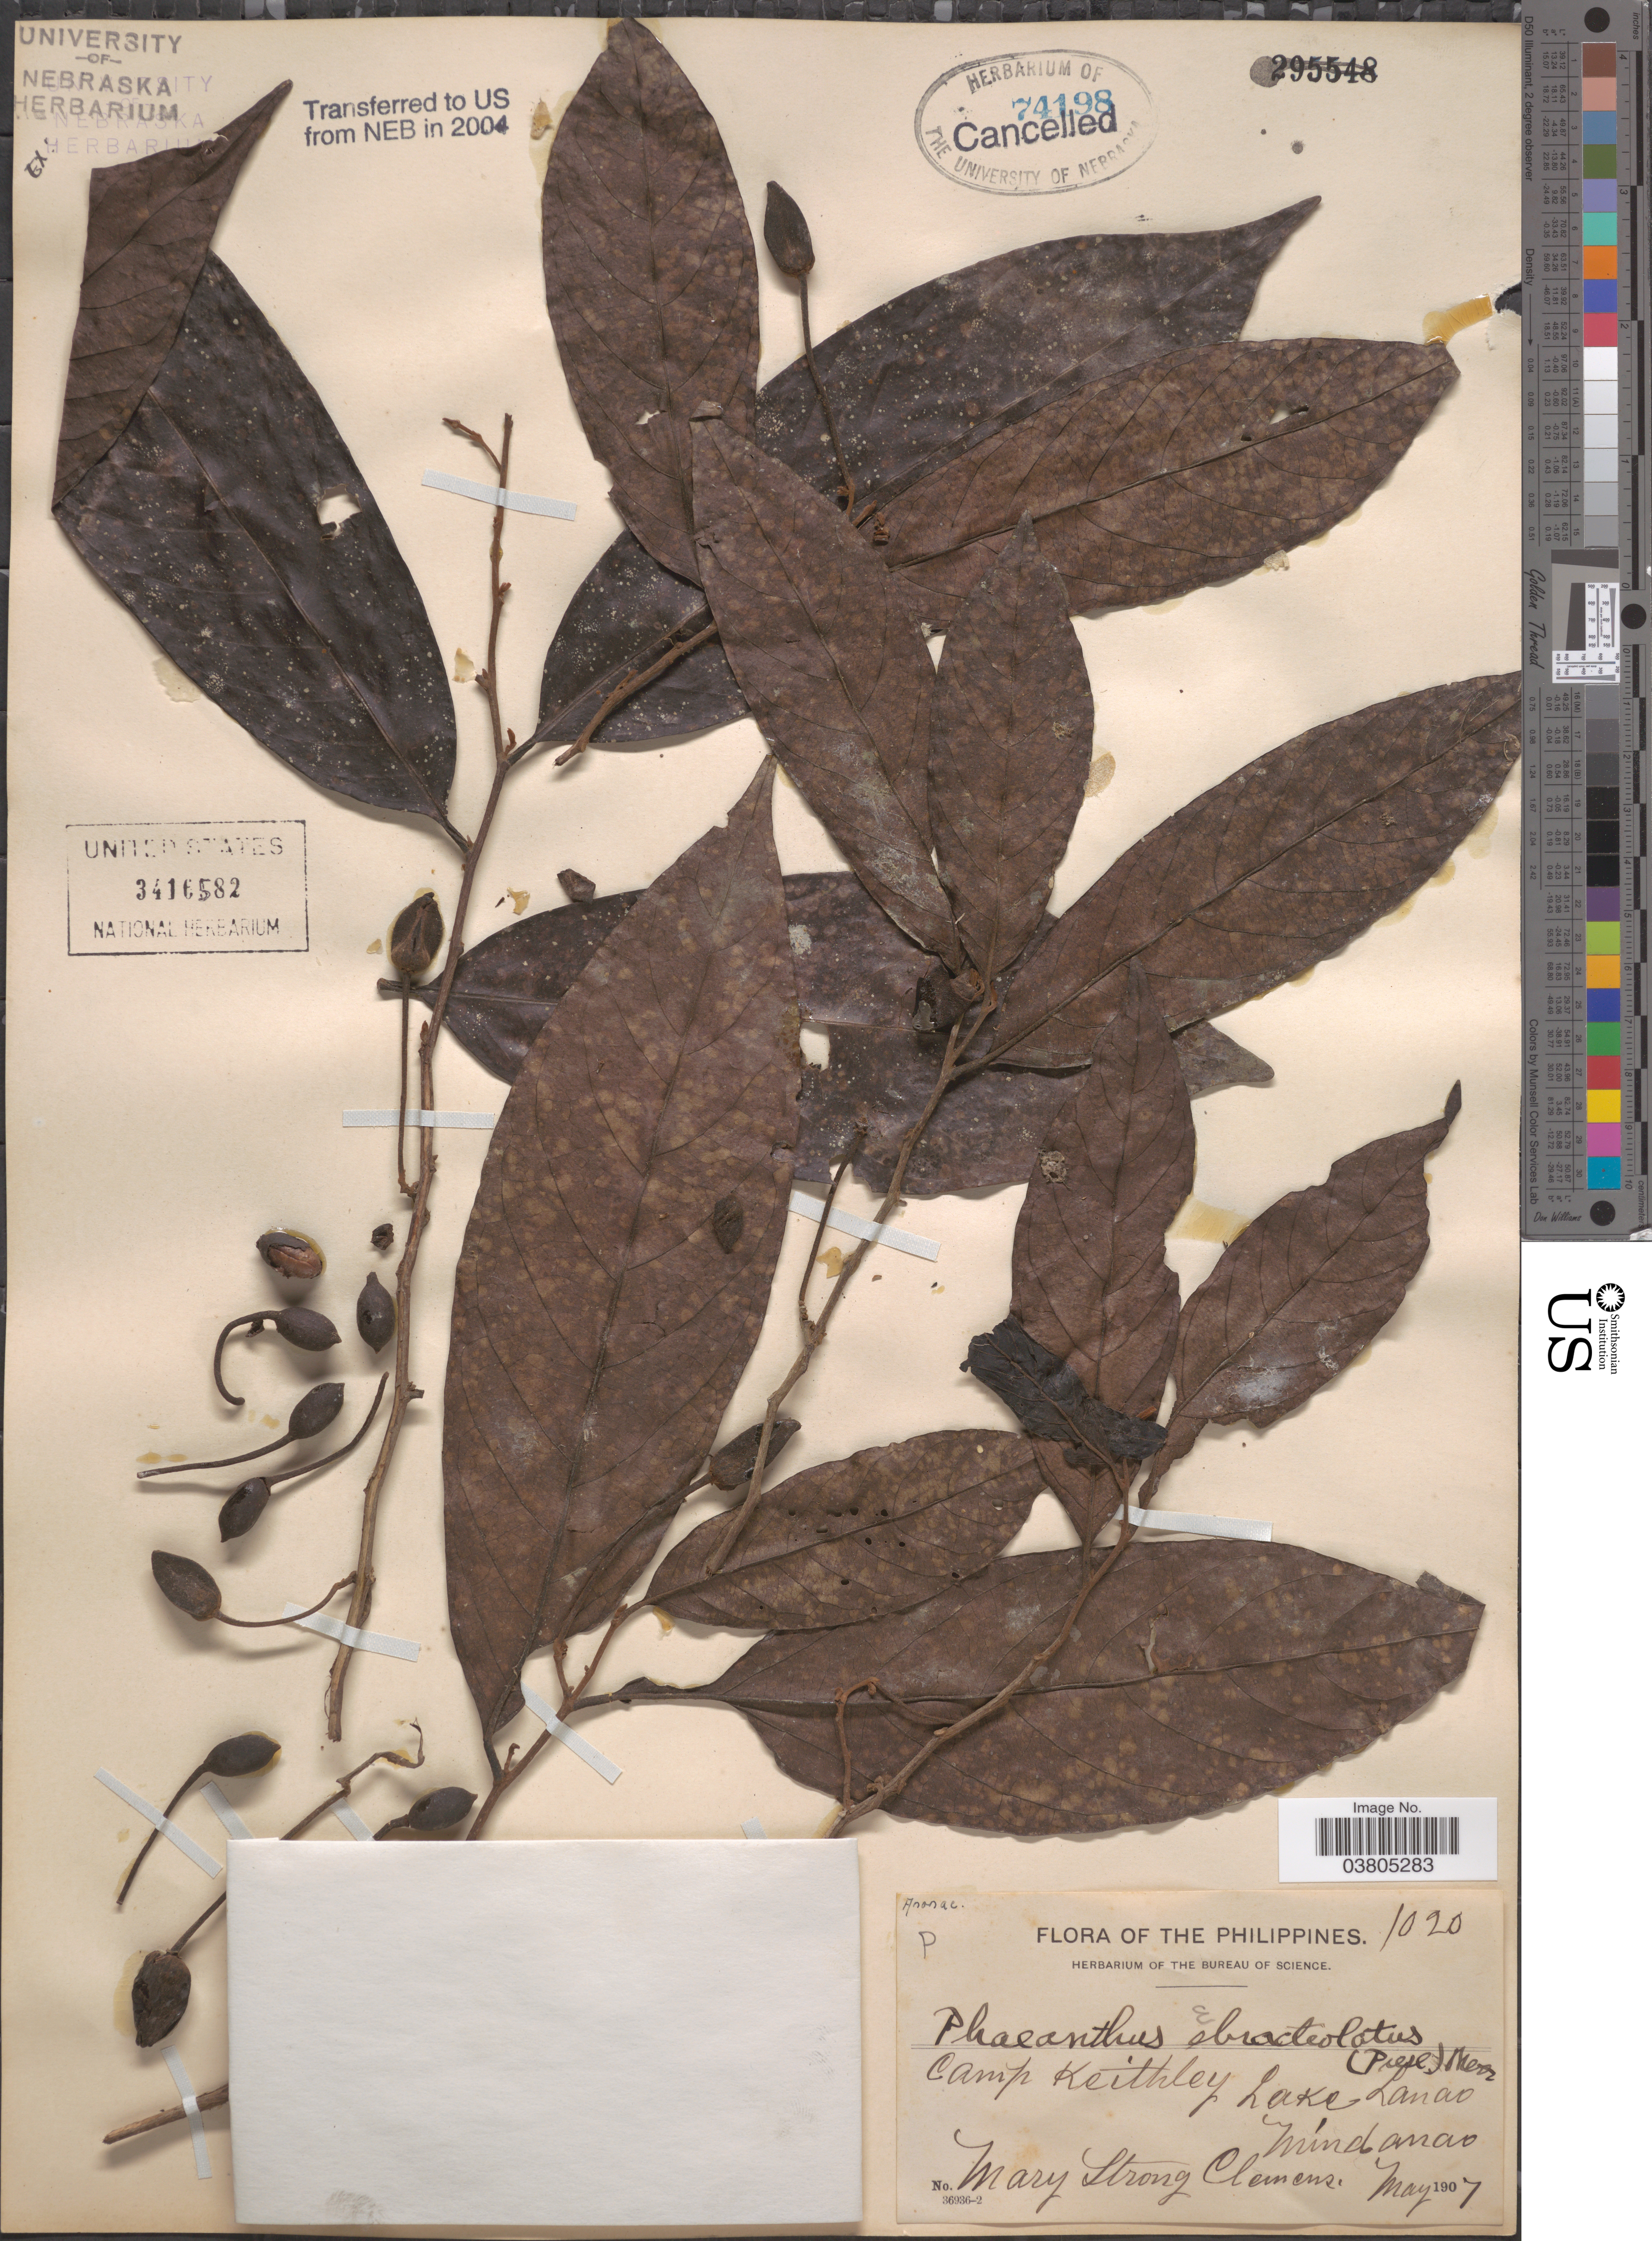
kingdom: Plantae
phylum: Tracheophyta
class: Magnoliopsida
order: Magnoliales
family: Annonaceae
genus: Phaeanthus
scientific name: Phaeanthus ebracteolatus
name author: (C. Presl) Merr.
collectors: M. S. Clemens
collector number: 1020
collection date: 1907-05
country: Philippines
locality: Camp Keithley. Lake Lanao. Mindanao.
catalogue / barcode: US 3416582